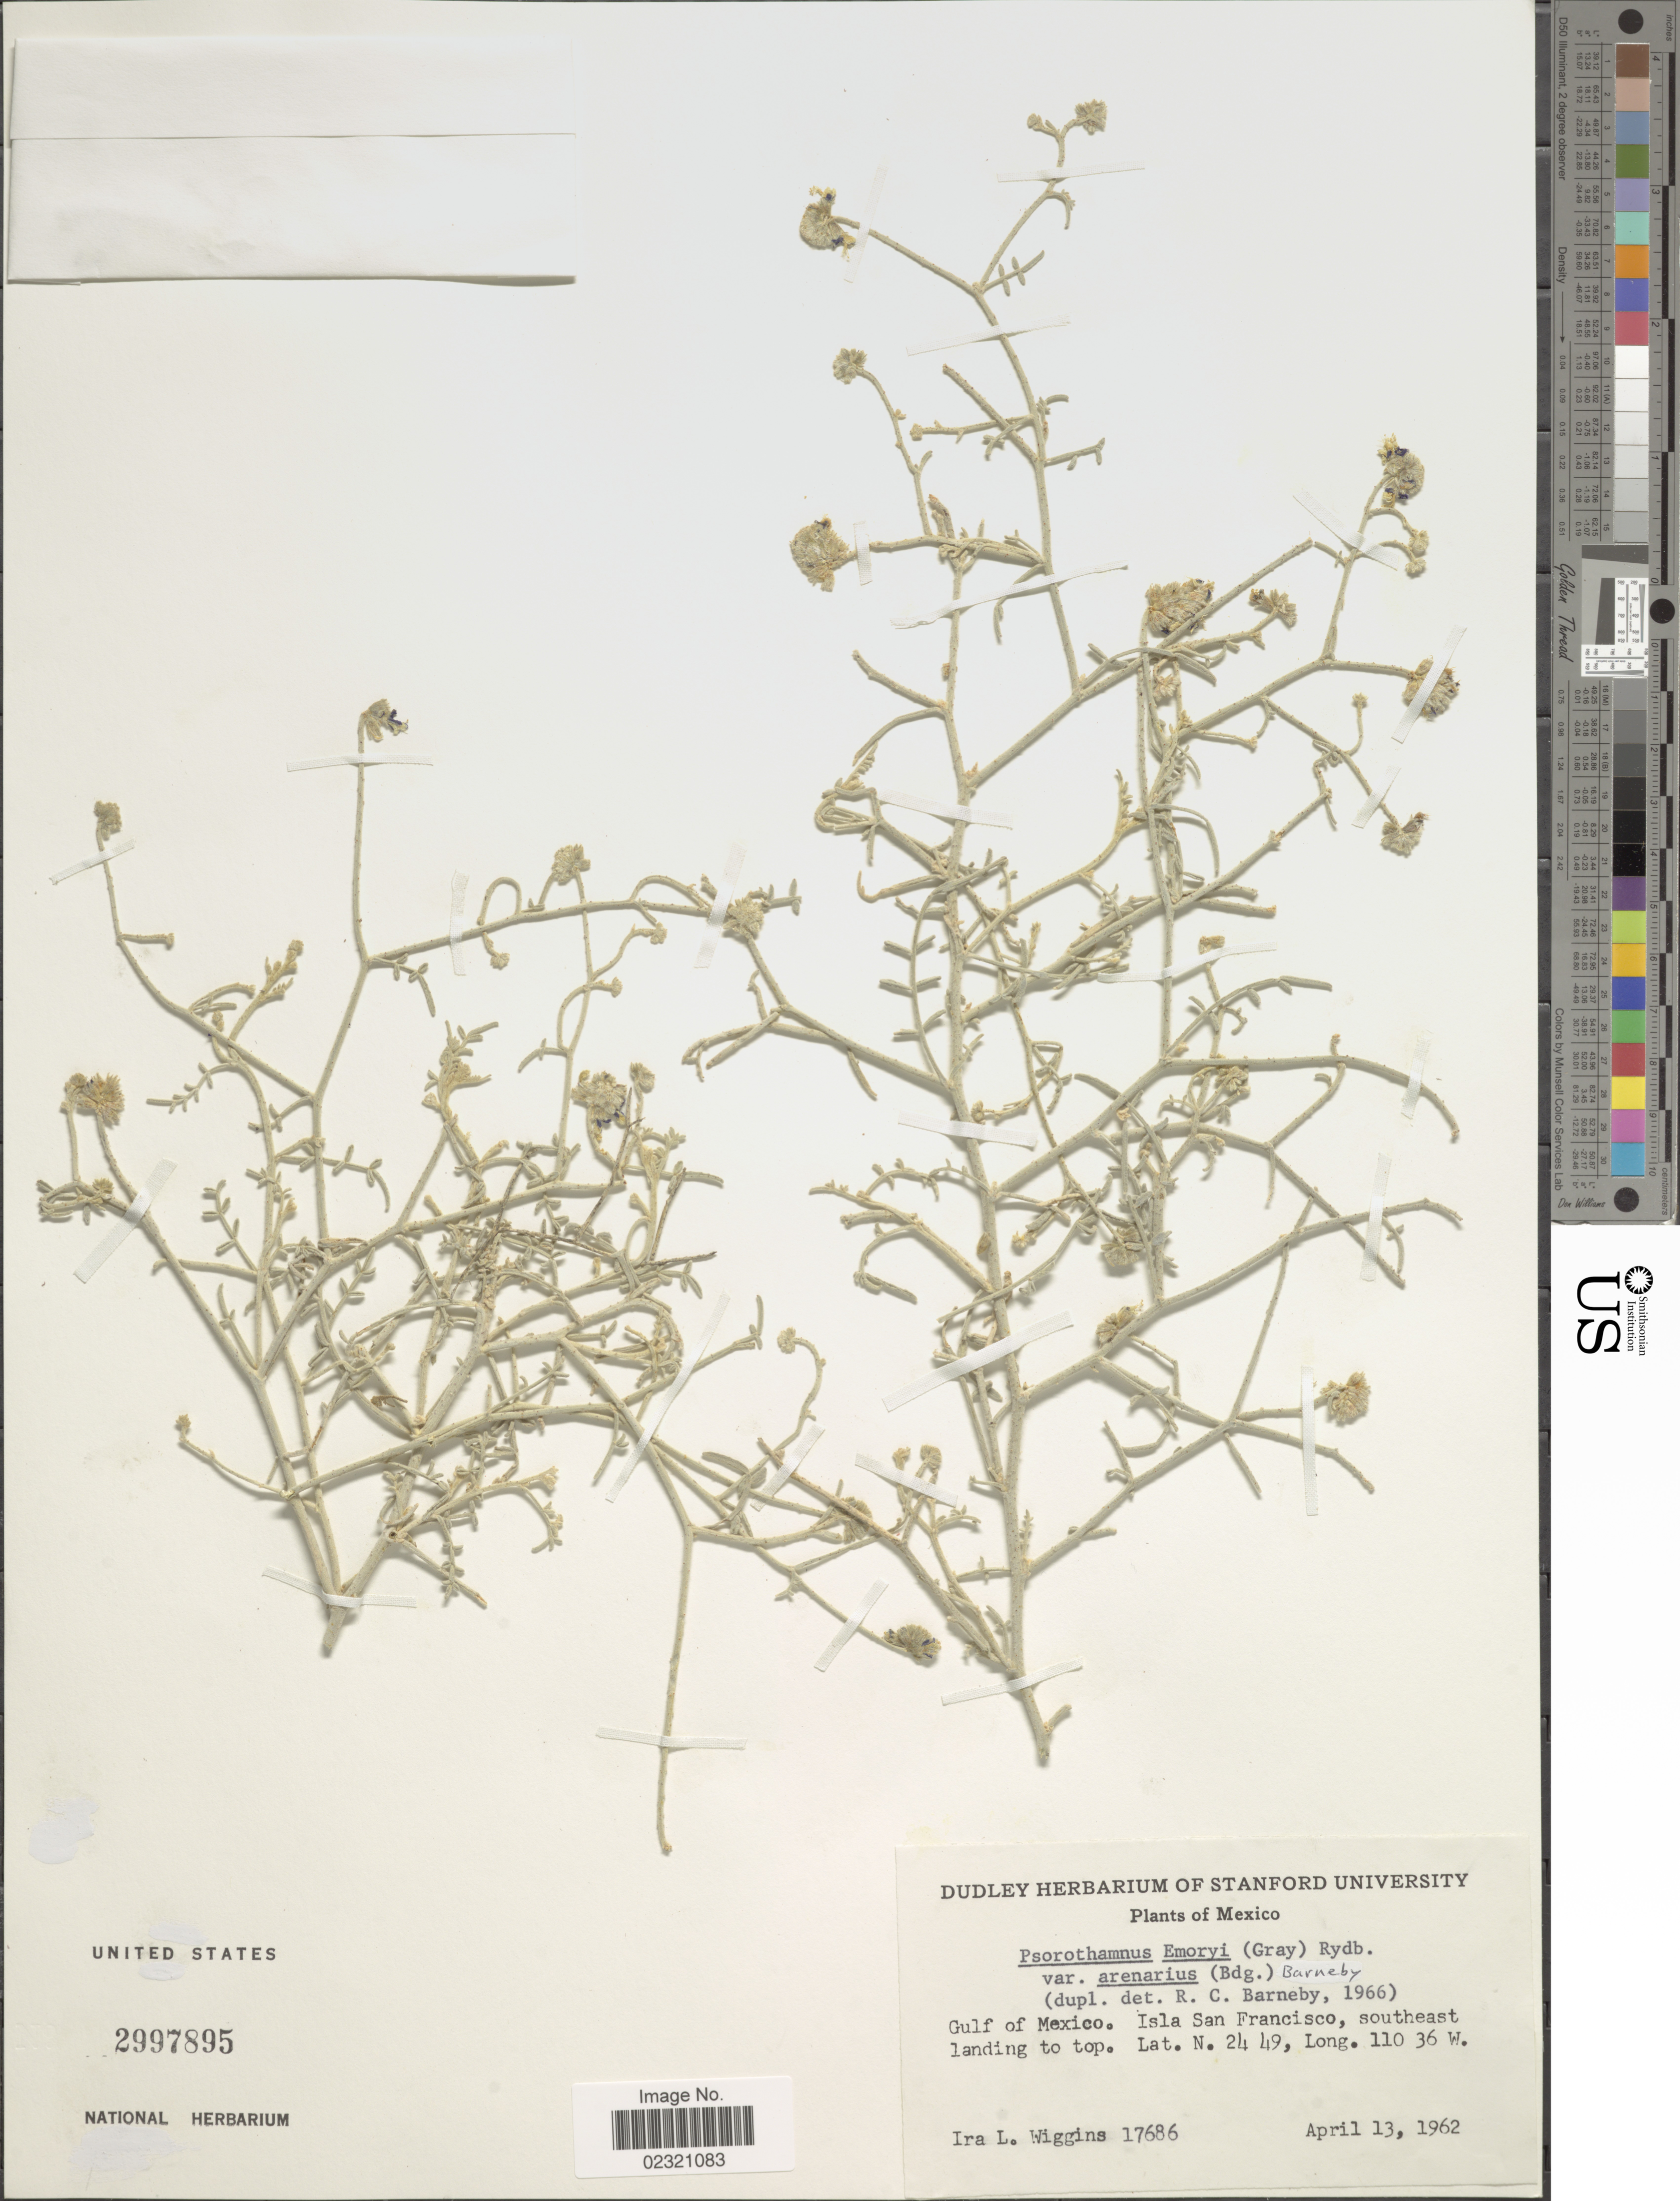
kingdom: Plantae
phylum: Tracheophyta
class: Magnoliopsida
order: Fabales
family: Fabaceae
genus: Psorothamnus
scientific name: Psorothamnus emoryi var. arenarius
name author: (Brandegee) Rydb.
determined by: Barneby, Rupert C., (NY)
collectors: I. L. Wiggins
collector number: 17686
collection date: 1962-04-13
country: Mexico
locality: Gulf of Mexico. Isla San Francisco, southeast landing to top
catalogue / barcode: US 2997895